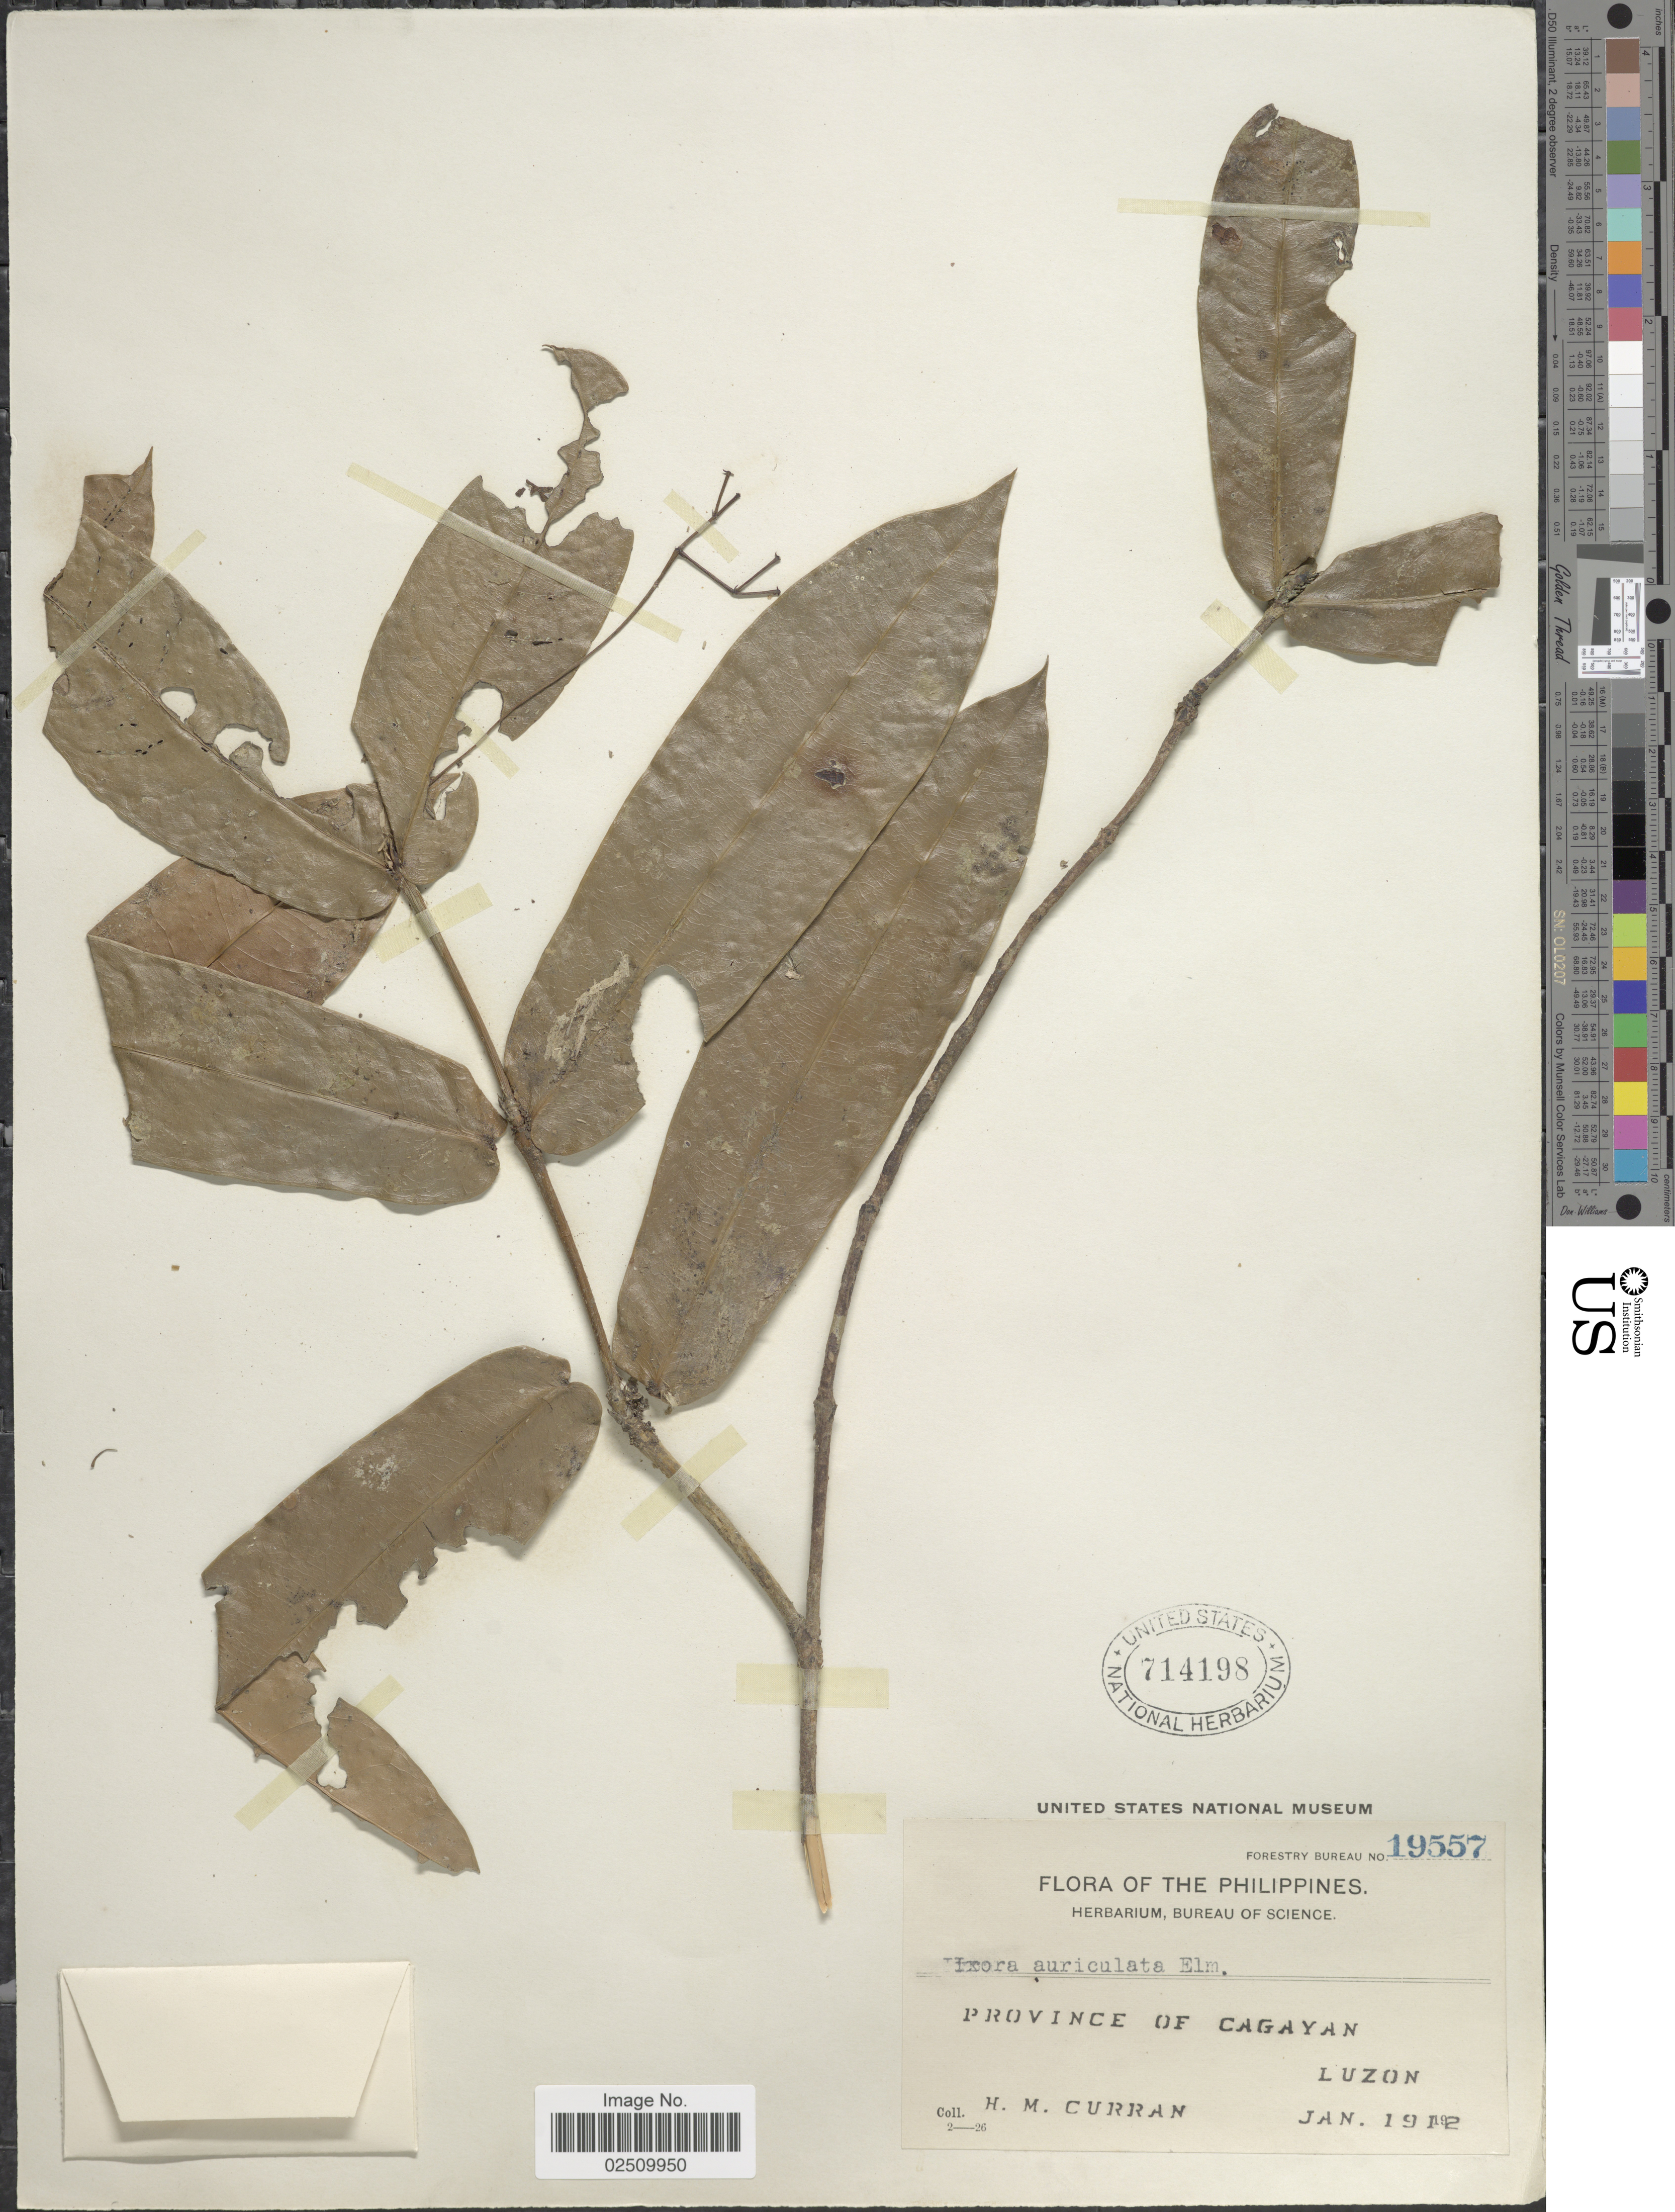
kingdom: Plantae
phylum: Tracheophyta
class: Magnoliopsida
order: Gentianales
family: Rubiaceae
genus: Ixora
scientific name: Ixora auriculata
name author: Elmer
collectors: H. M. Curran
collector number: Forestry Bureau 19557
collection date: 1912-01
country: Philippines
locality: Province of Cagayan, Luzon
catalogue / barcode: US 714198